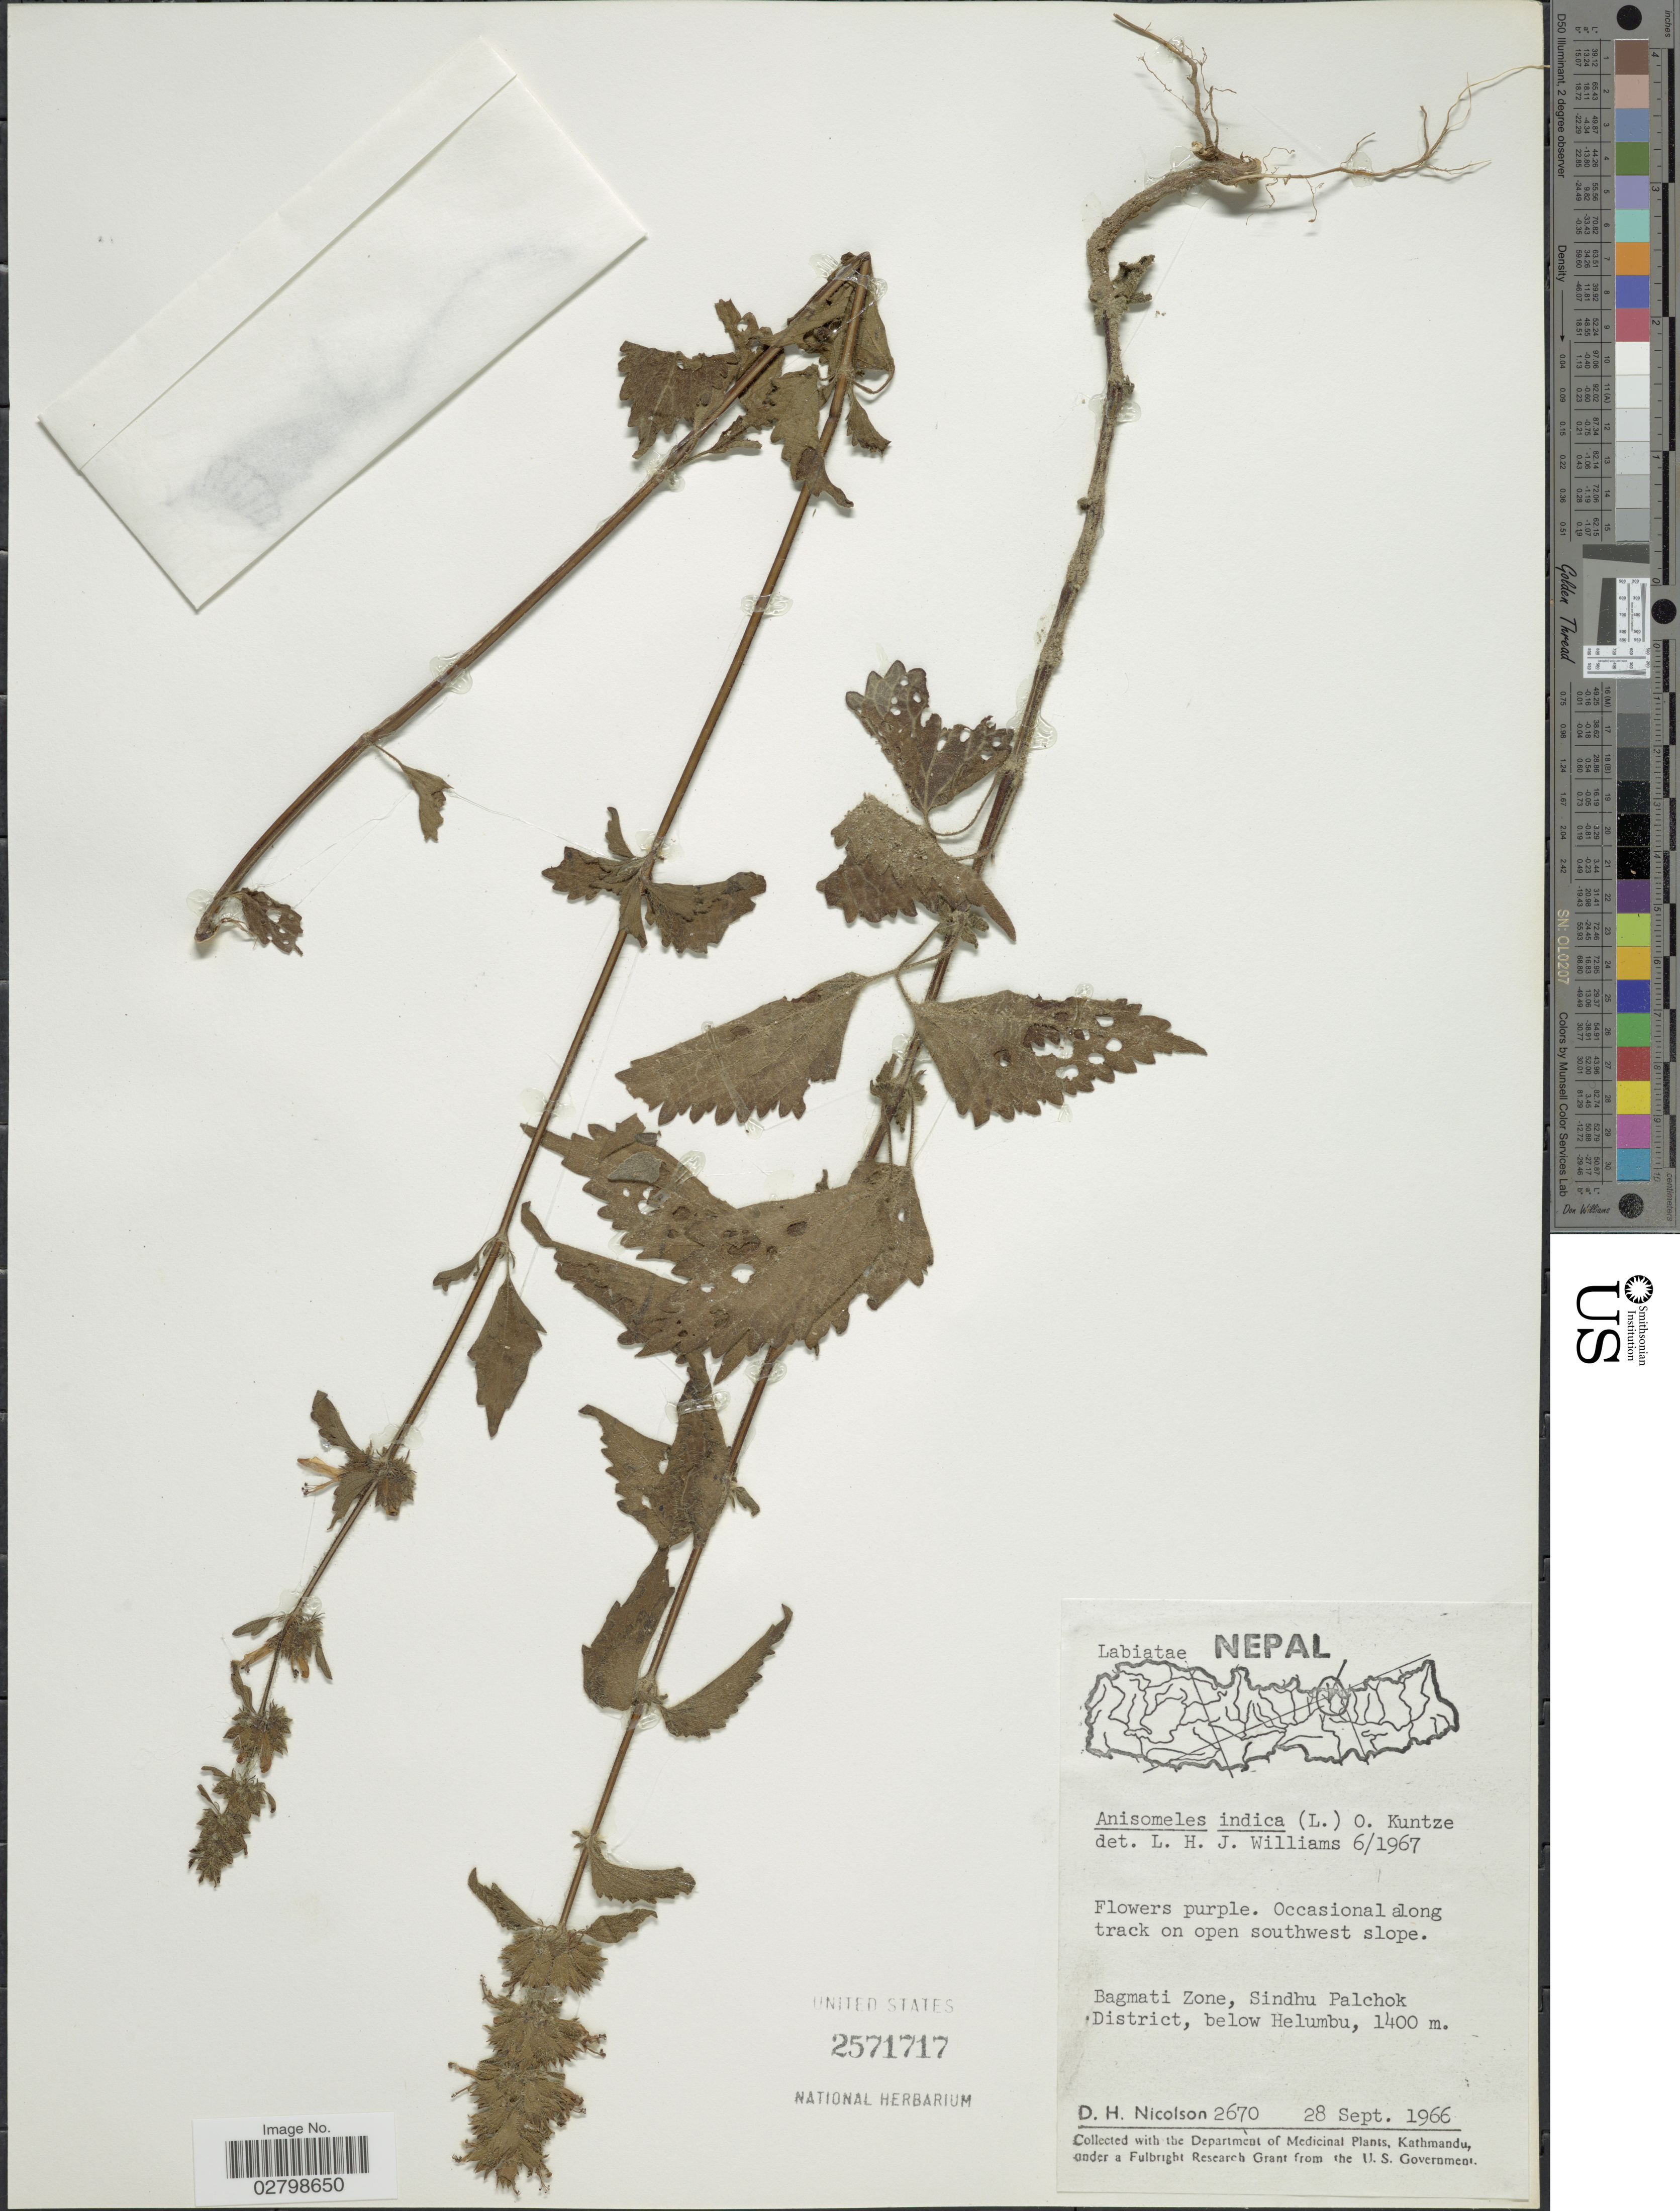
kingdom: Plantae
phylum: Tracheophyta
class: Magnoliopsida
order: Lamiales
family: Lamiaceae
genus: Anisomeles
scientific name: Anisomeles indica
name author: (L.) Kuntze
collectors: D. H. Nicolson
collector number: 2670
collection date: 1966-09-28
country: Nepal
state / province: Bagmati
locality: Bagmati Zone, Sindhu Palchok District, below Helumbu.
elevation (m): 1400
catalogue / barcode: US 2571717